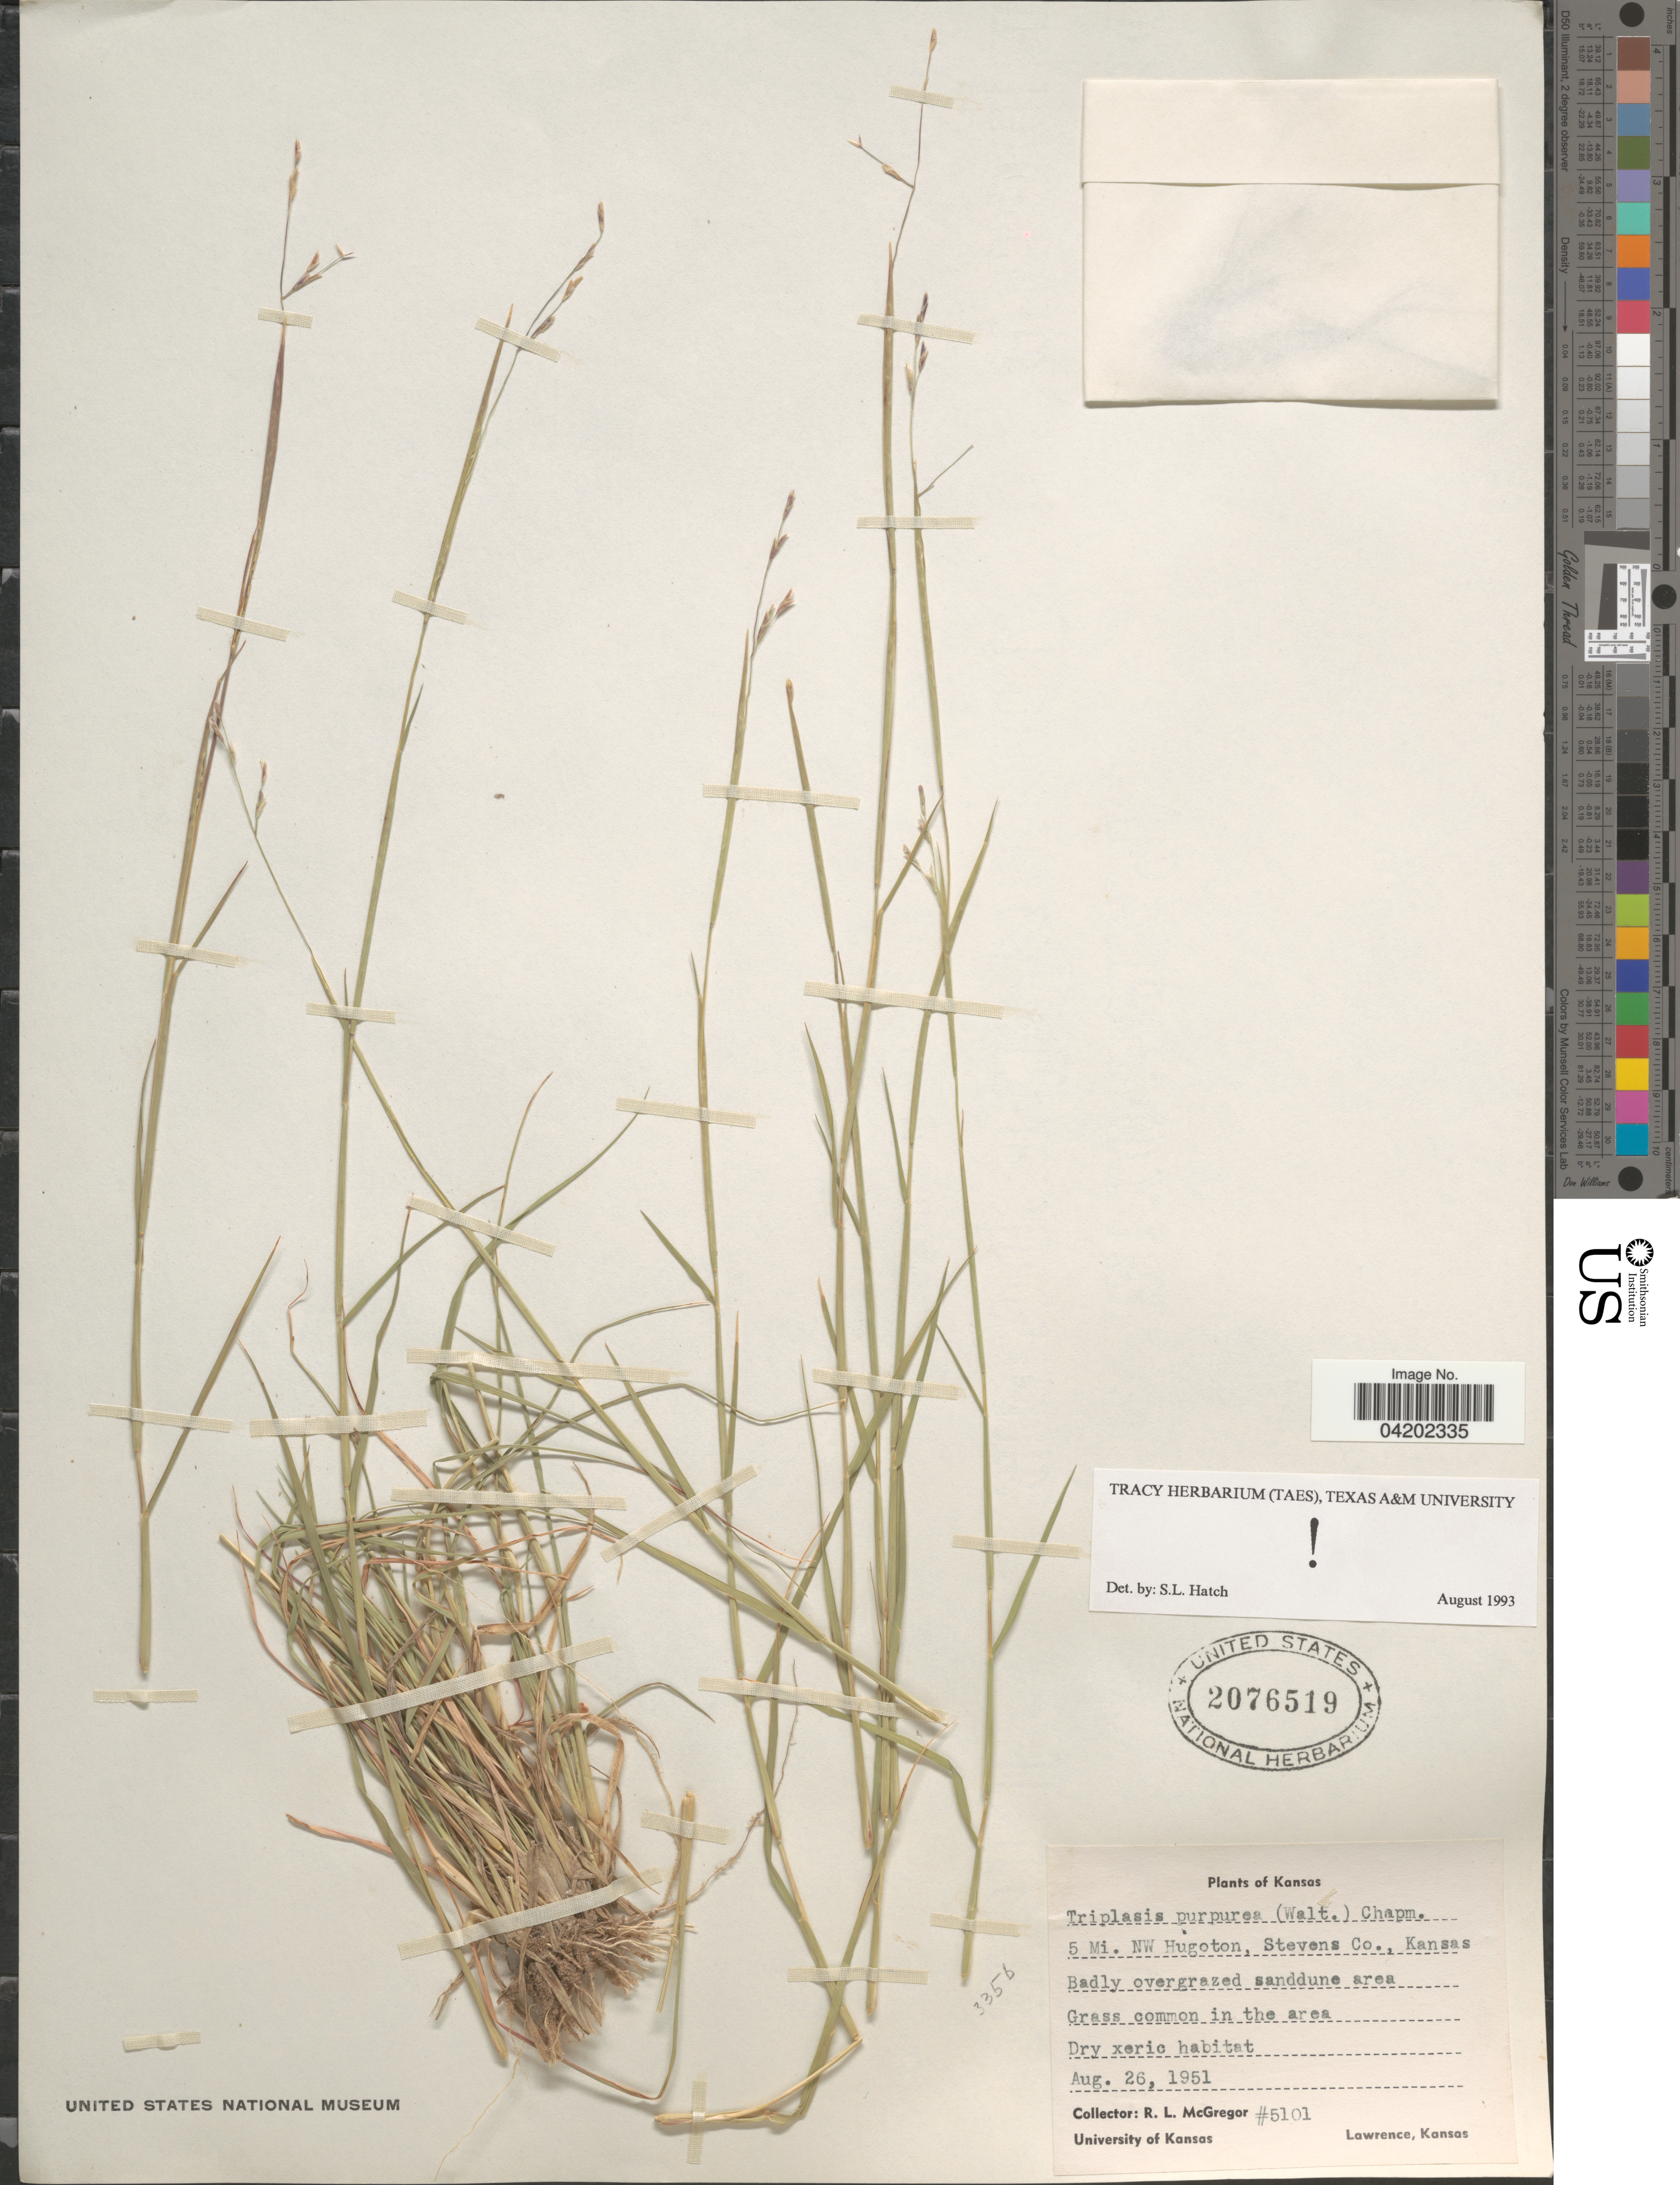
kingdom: Plantae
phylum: Tracheophyta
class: Liliopsida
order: Poales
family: Poaceae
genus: Triplasis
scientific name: Triplasis purpurea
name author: (Walter) Chapm.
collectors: R. McGregor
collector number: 5101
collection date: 1951-08-26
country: United States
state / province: Kansas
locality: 5 Mi. NW Hugoton, Stevens Co.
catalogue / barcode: US 2076519